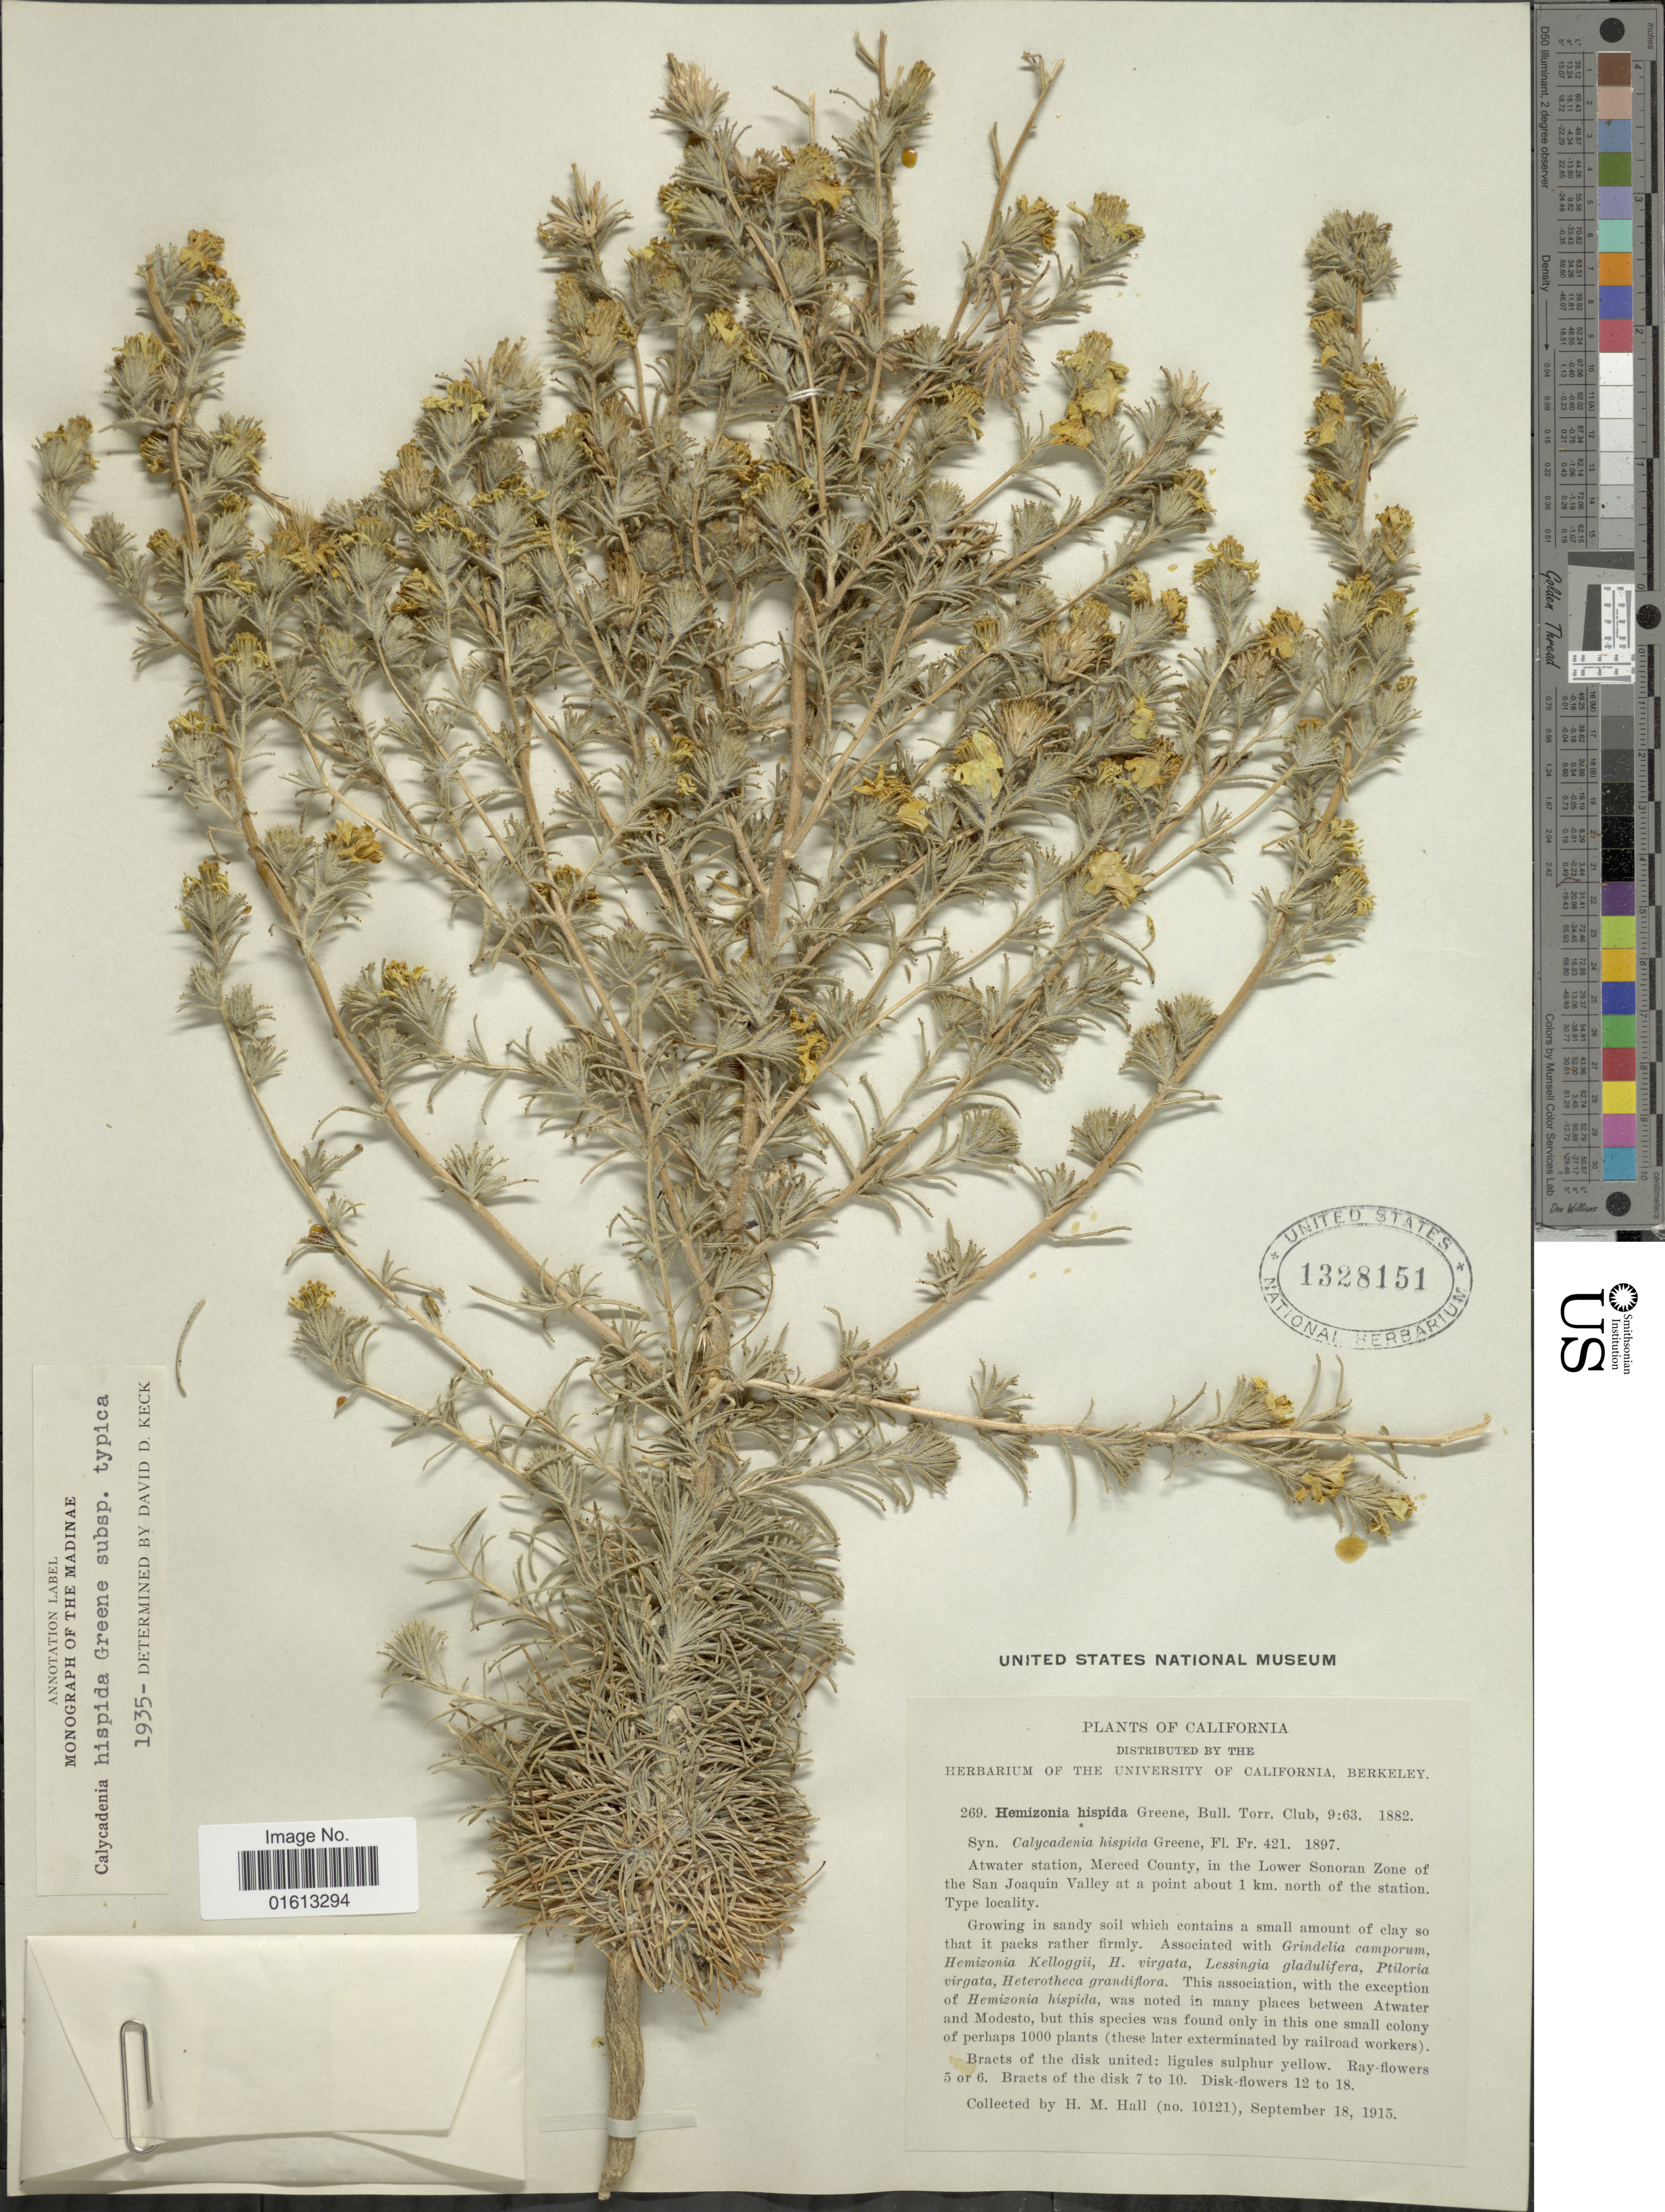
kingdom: Plantae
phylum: Tracheophyta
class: Magnoliopsida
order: Asterales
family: Asteraceae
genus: Calycadenia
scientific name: Calycadenia hispida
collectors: H. M. Hall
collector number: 10121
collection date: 1915-09-19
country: United States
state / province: California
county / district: Merced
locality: At water station, Merced County, in the lower Sonoran Zone of the San Joaquin Valley at a point about 1 km. north of the station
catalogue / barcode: US 1328151